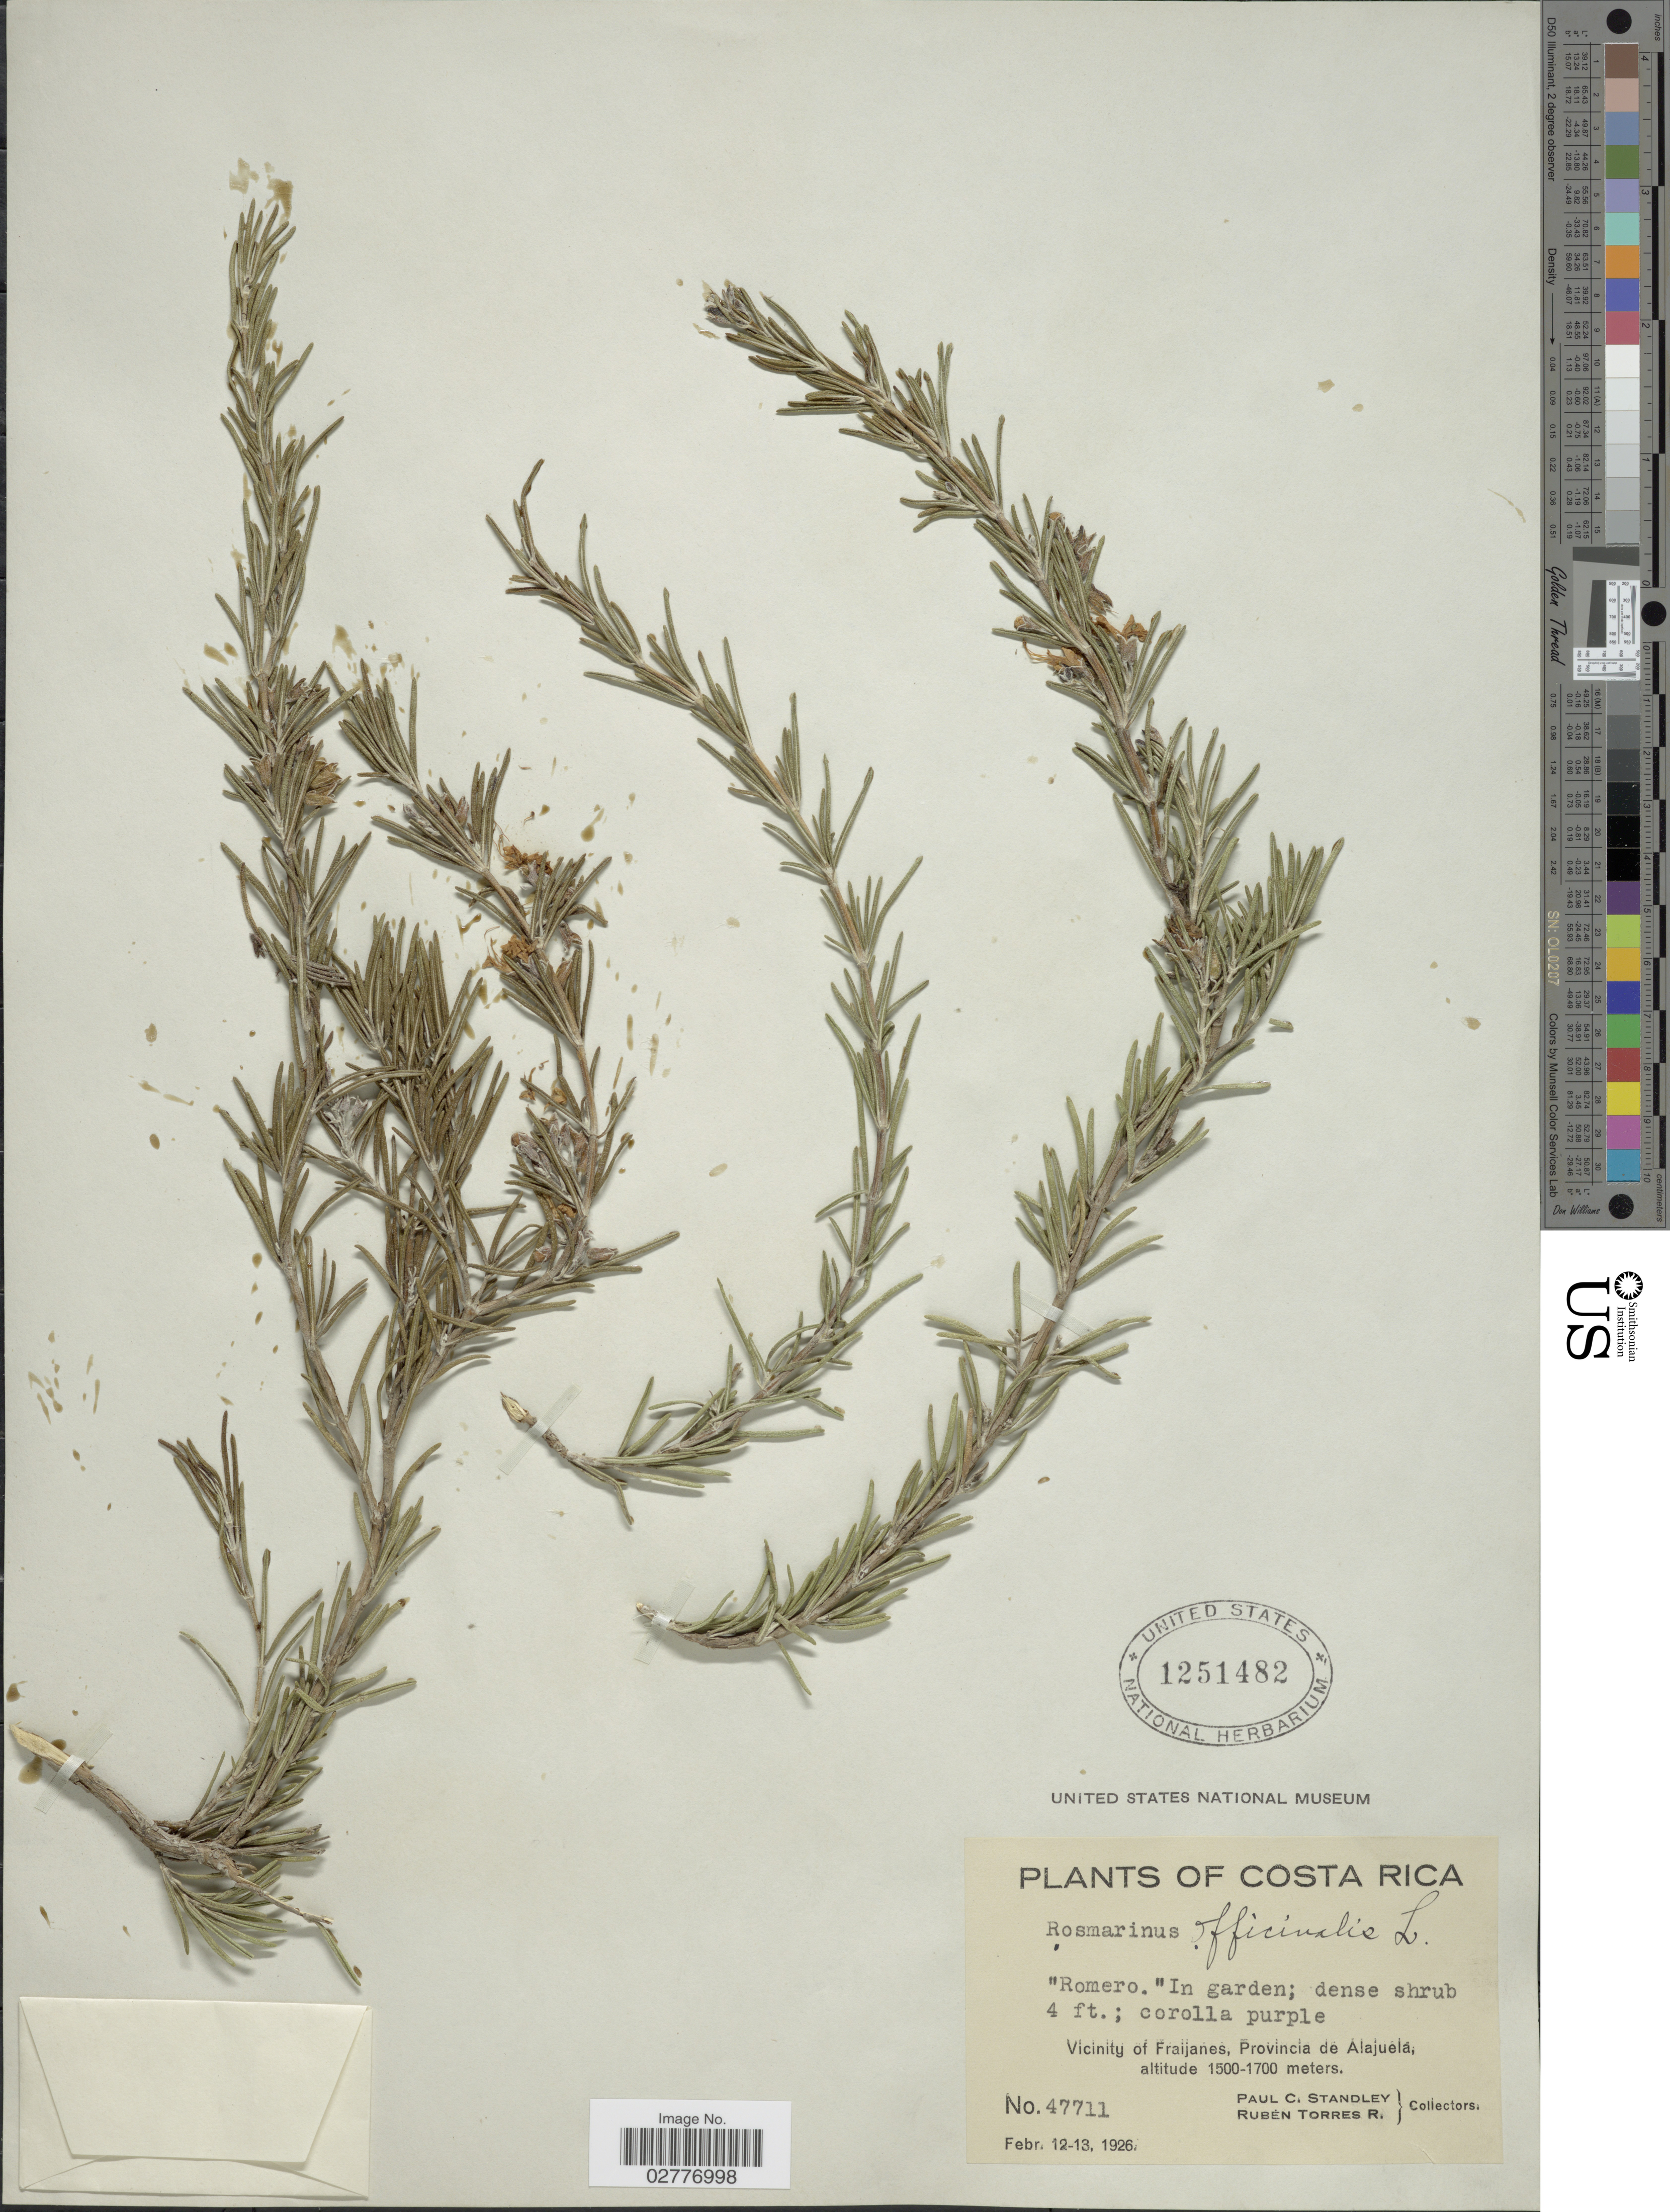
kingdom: Plantae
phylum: Tracheophyta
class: Magnoliopsida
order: Lamiales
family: Lamiaceae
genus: Rosmarinus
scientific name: Rosmarinus officinalis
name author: L.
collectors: P. C. Standley & R. Torres Rojas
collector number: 47711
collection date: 1926-02-12/1926-02-13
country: Costa Rica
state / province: Alajuela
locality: Vicinity of Fraijanes.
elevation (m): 1500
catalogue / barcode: US 1251482